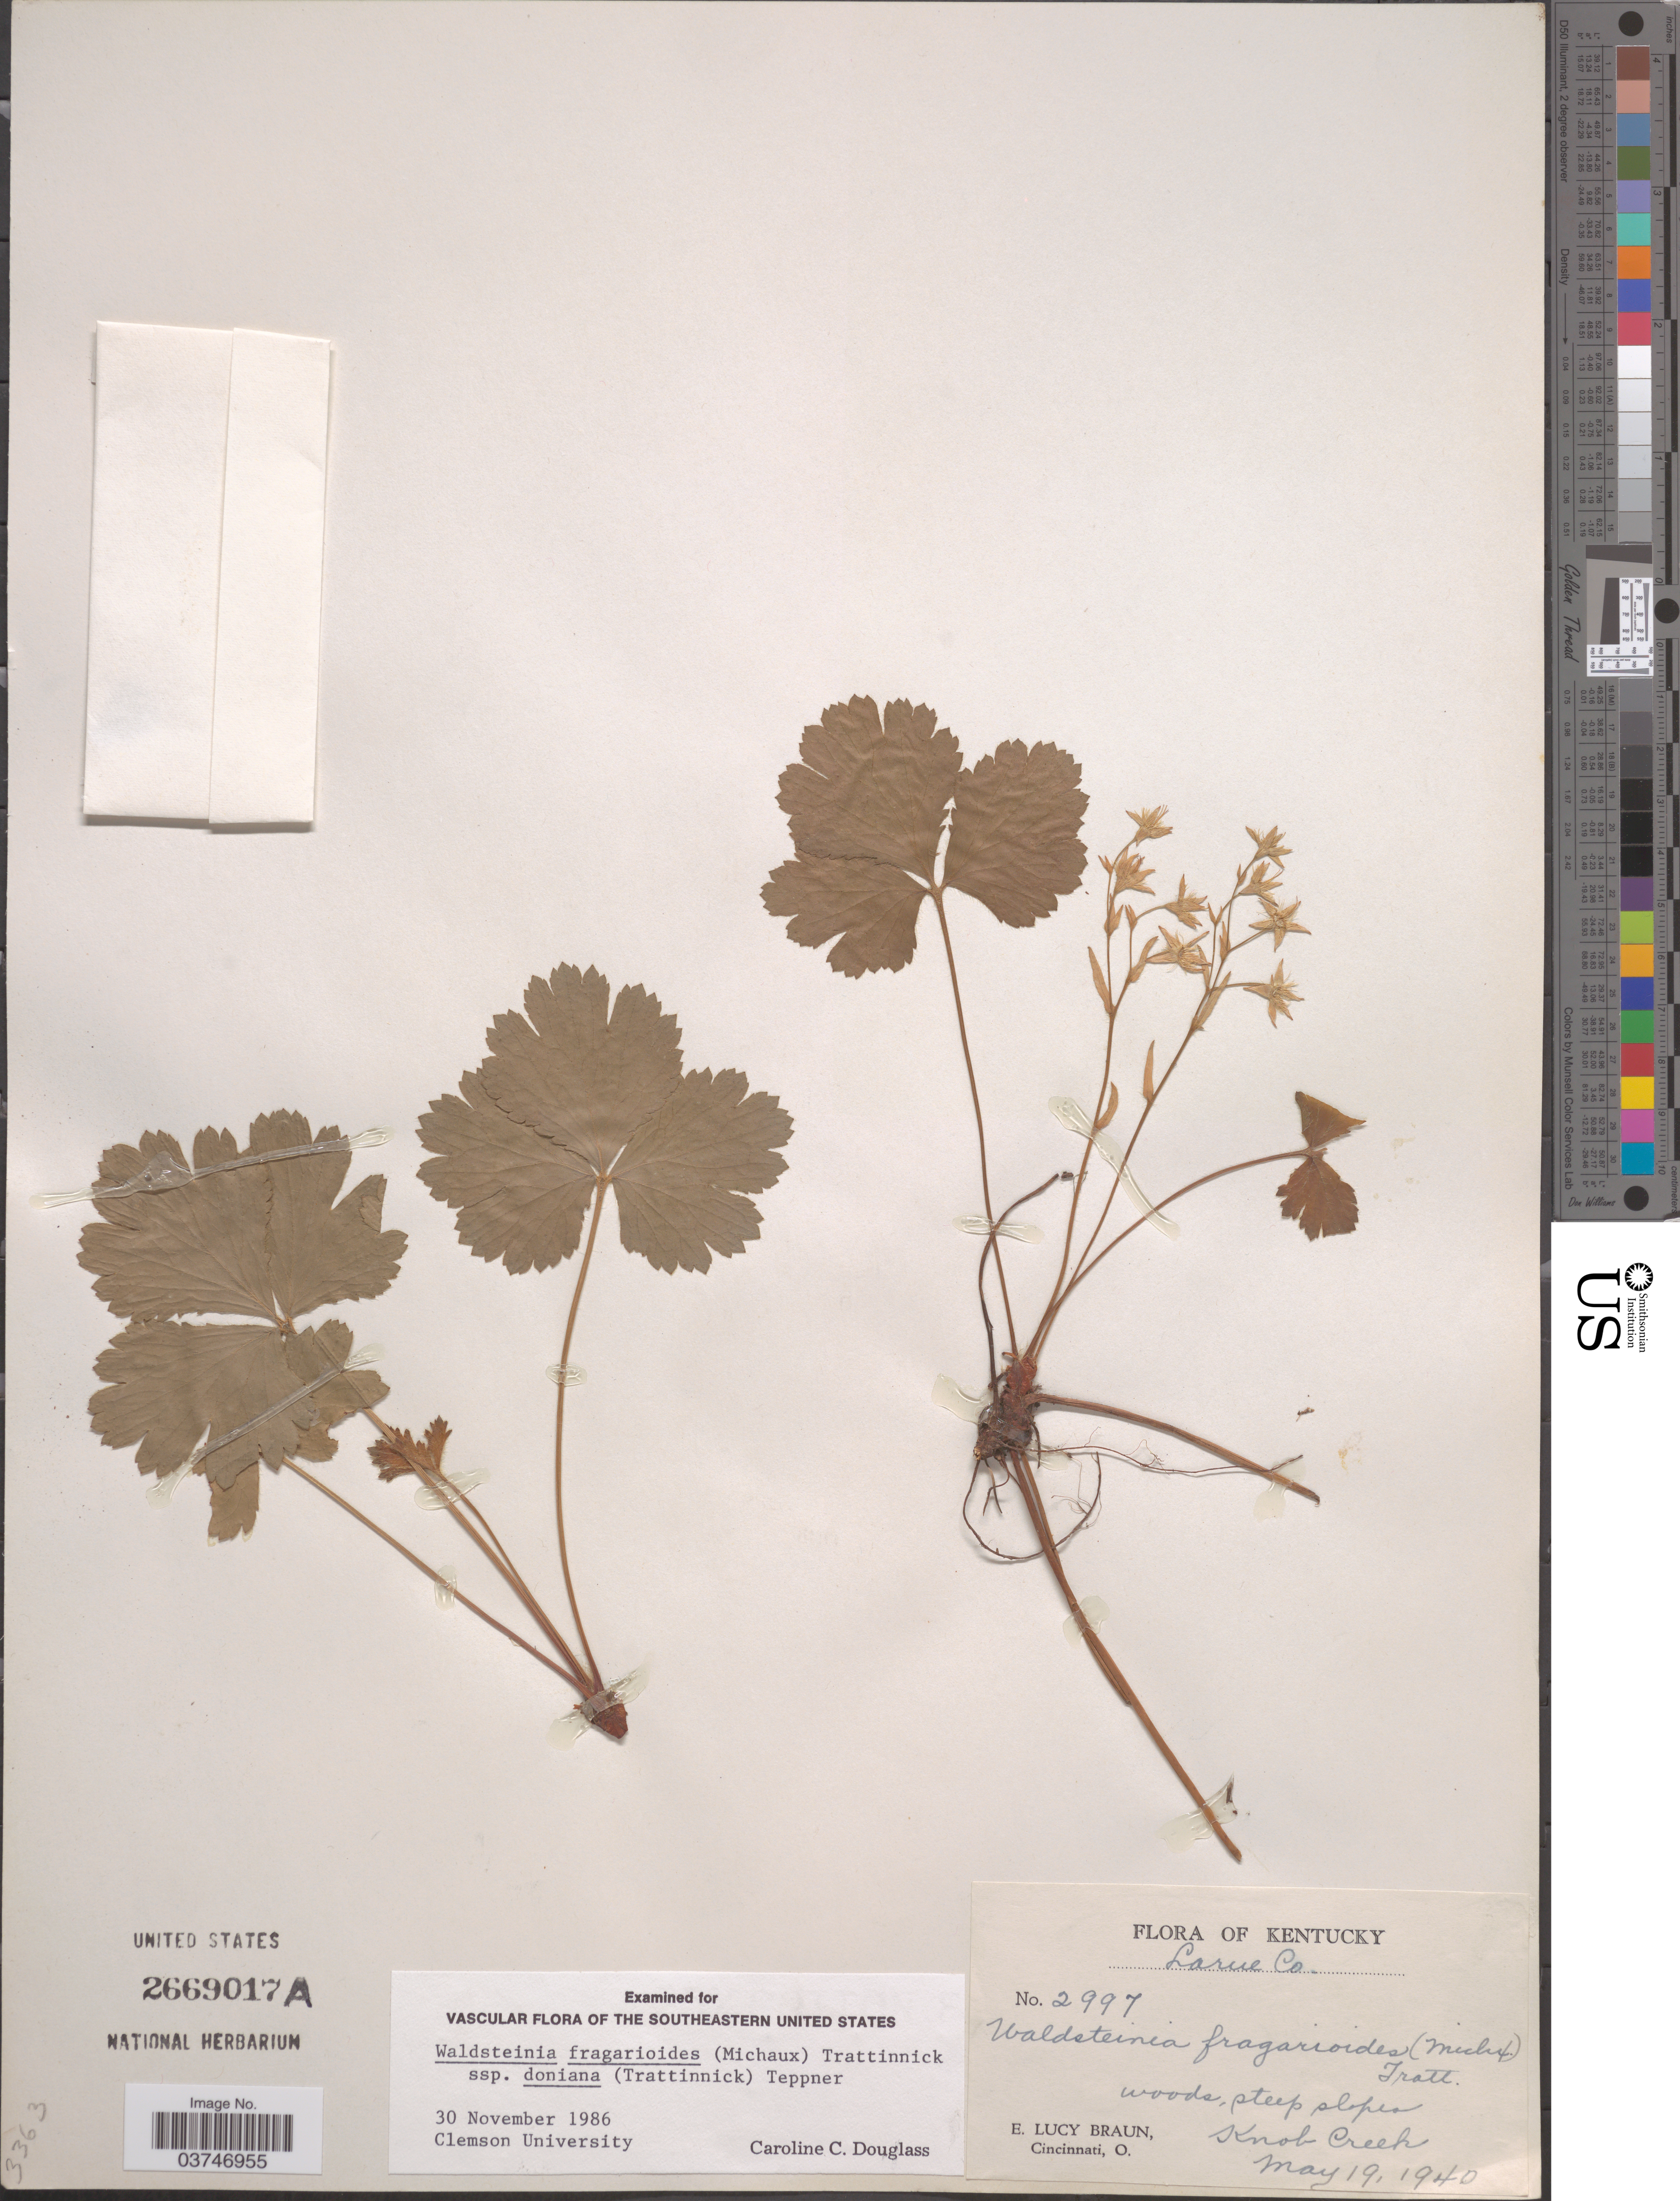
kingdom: Plantae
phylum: Tracheophyta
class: Magnoliopsida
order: Rosales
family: Rosaceae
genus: Waldsteinia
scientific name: Waldsteinia fragarioides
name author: (Michx.) Tratt.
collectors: E. L. Braun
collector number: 2997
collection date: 1940-05-19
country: United States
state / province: Kentucky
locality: Larue Co. Knob Creek.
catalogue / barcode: US 2669017A